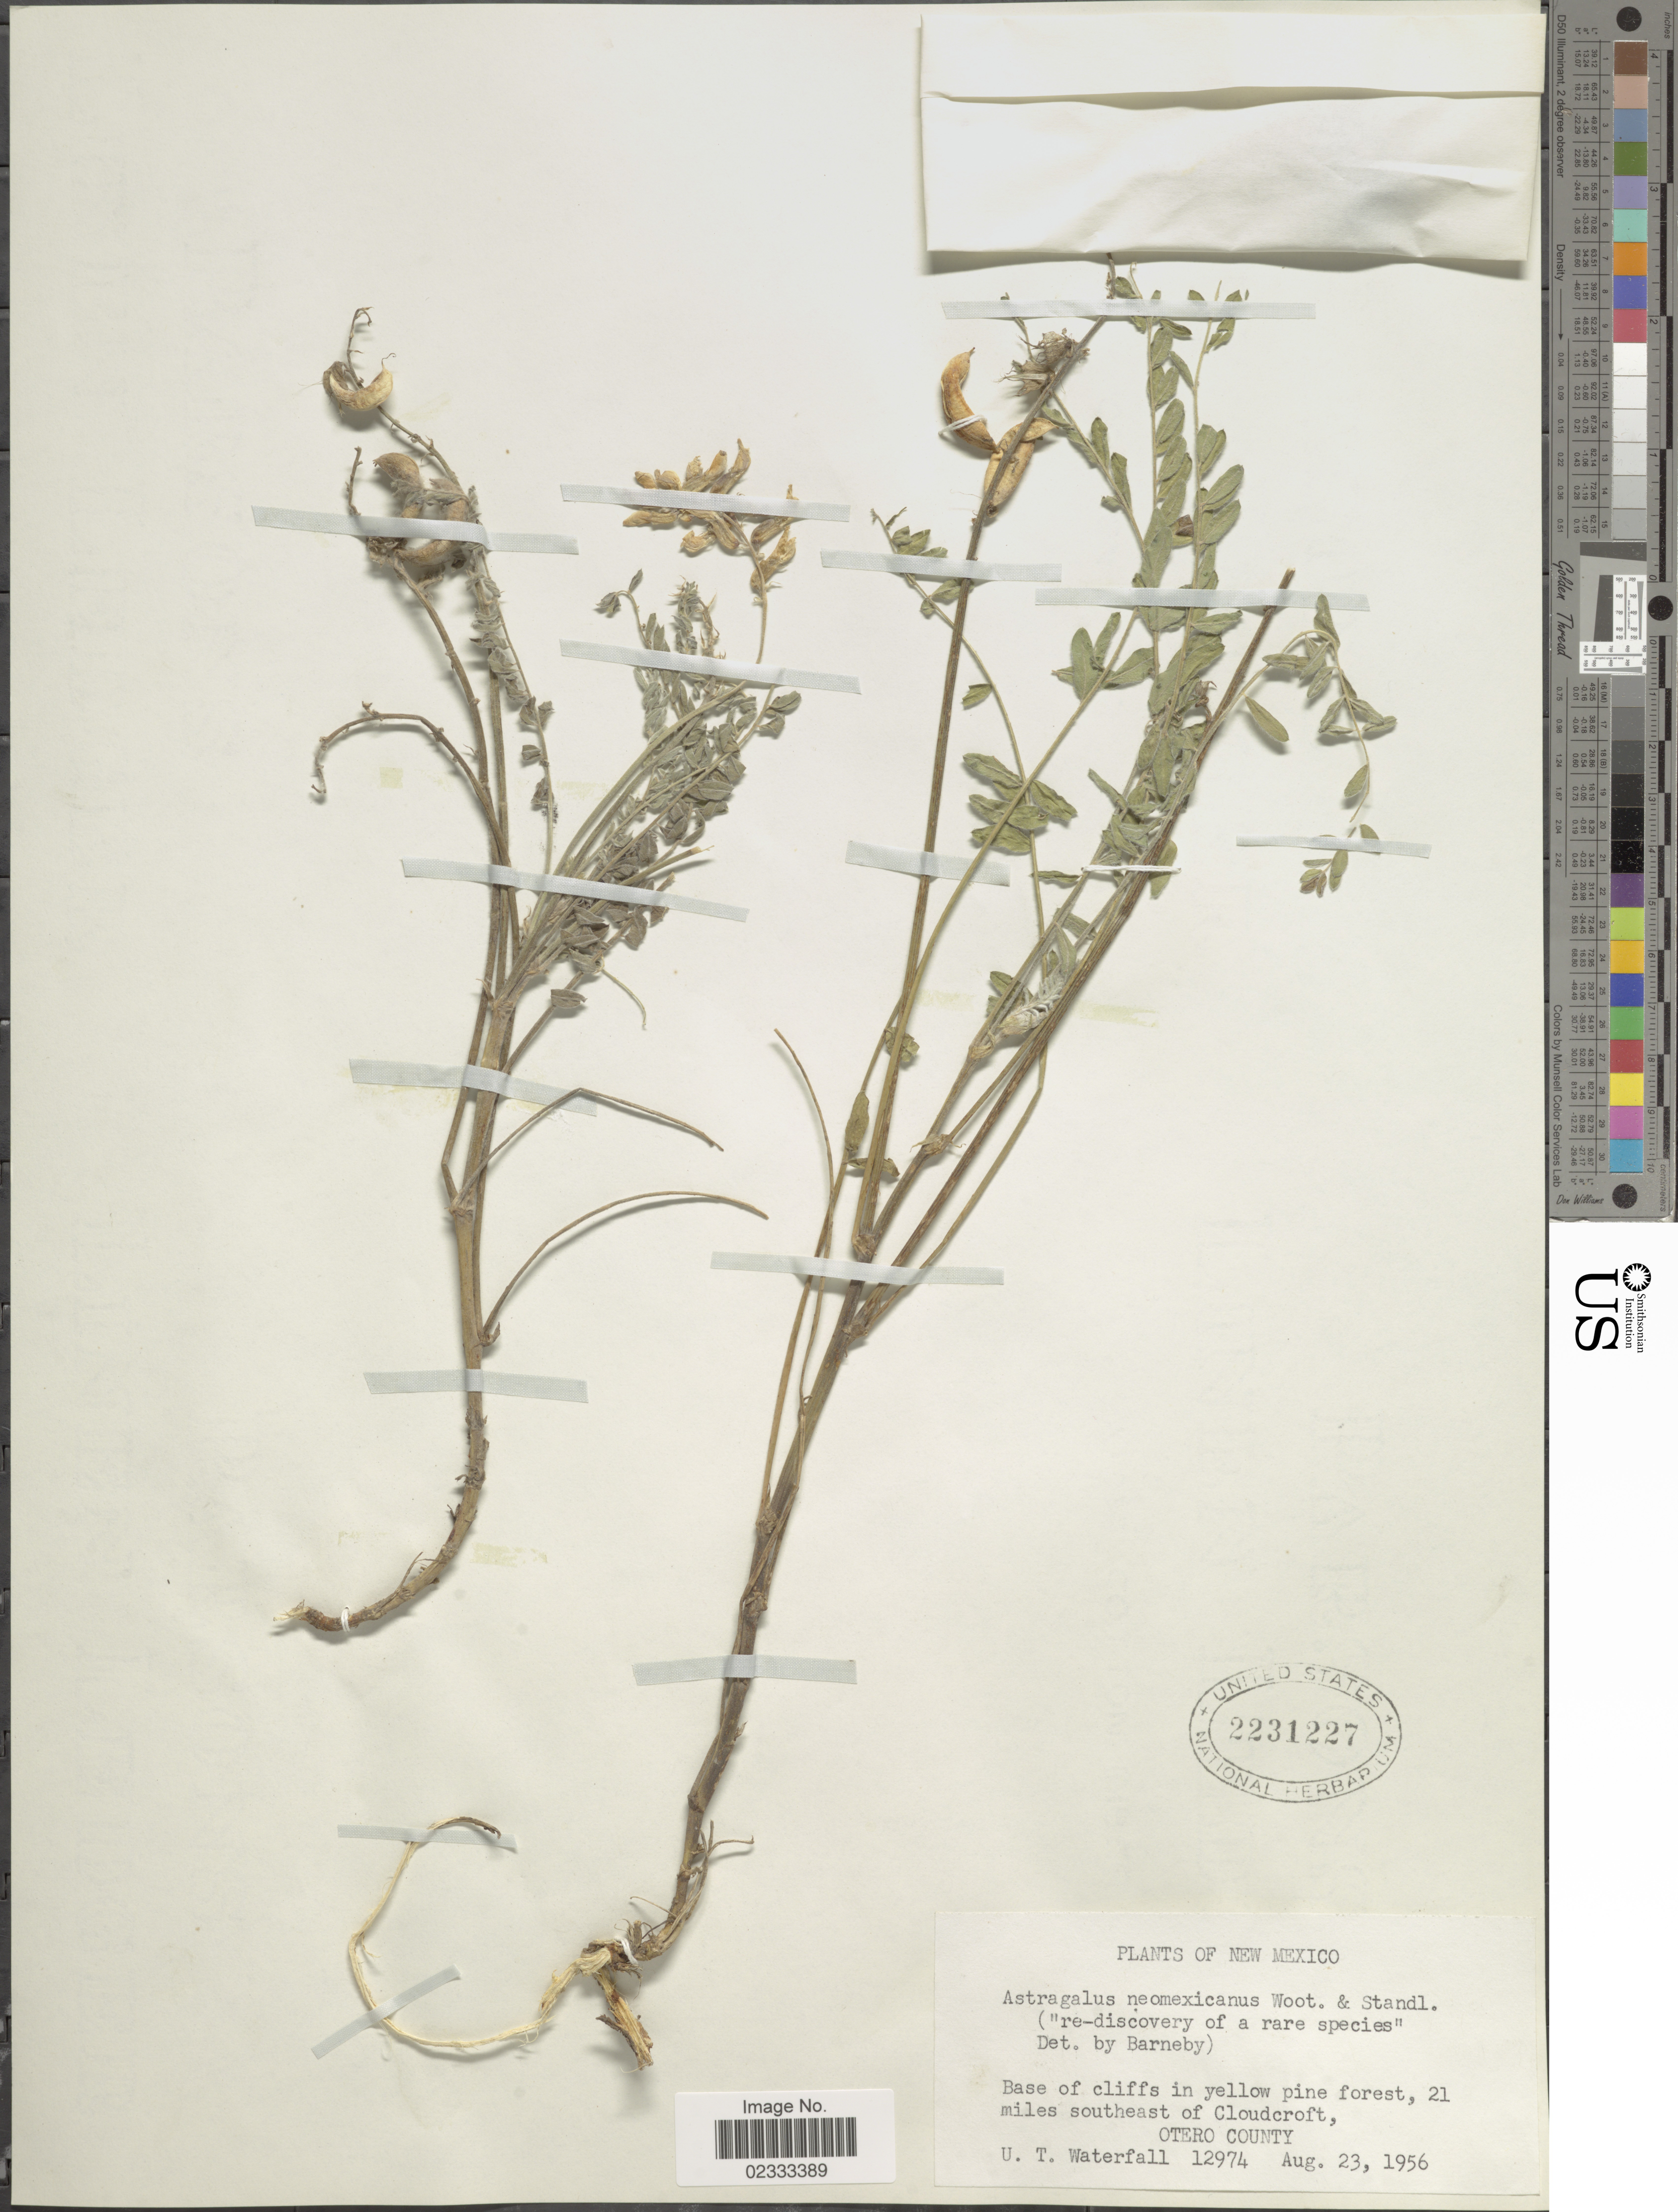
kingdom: Plantae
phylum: Tracheophyta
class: Magnoliopsida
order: Fabales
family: Fabaceae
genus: Astragalus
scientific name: Astragalus neomexicanus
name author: Wooton & Standl.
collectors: U. T. Waterfall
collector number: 12974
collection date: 1956-08-23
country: United States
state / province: New Mexico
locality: Base of cliffs in yellow pine forest, 21 miles southeast of Cloudcroft, Otero County.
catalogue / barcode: US 2231227